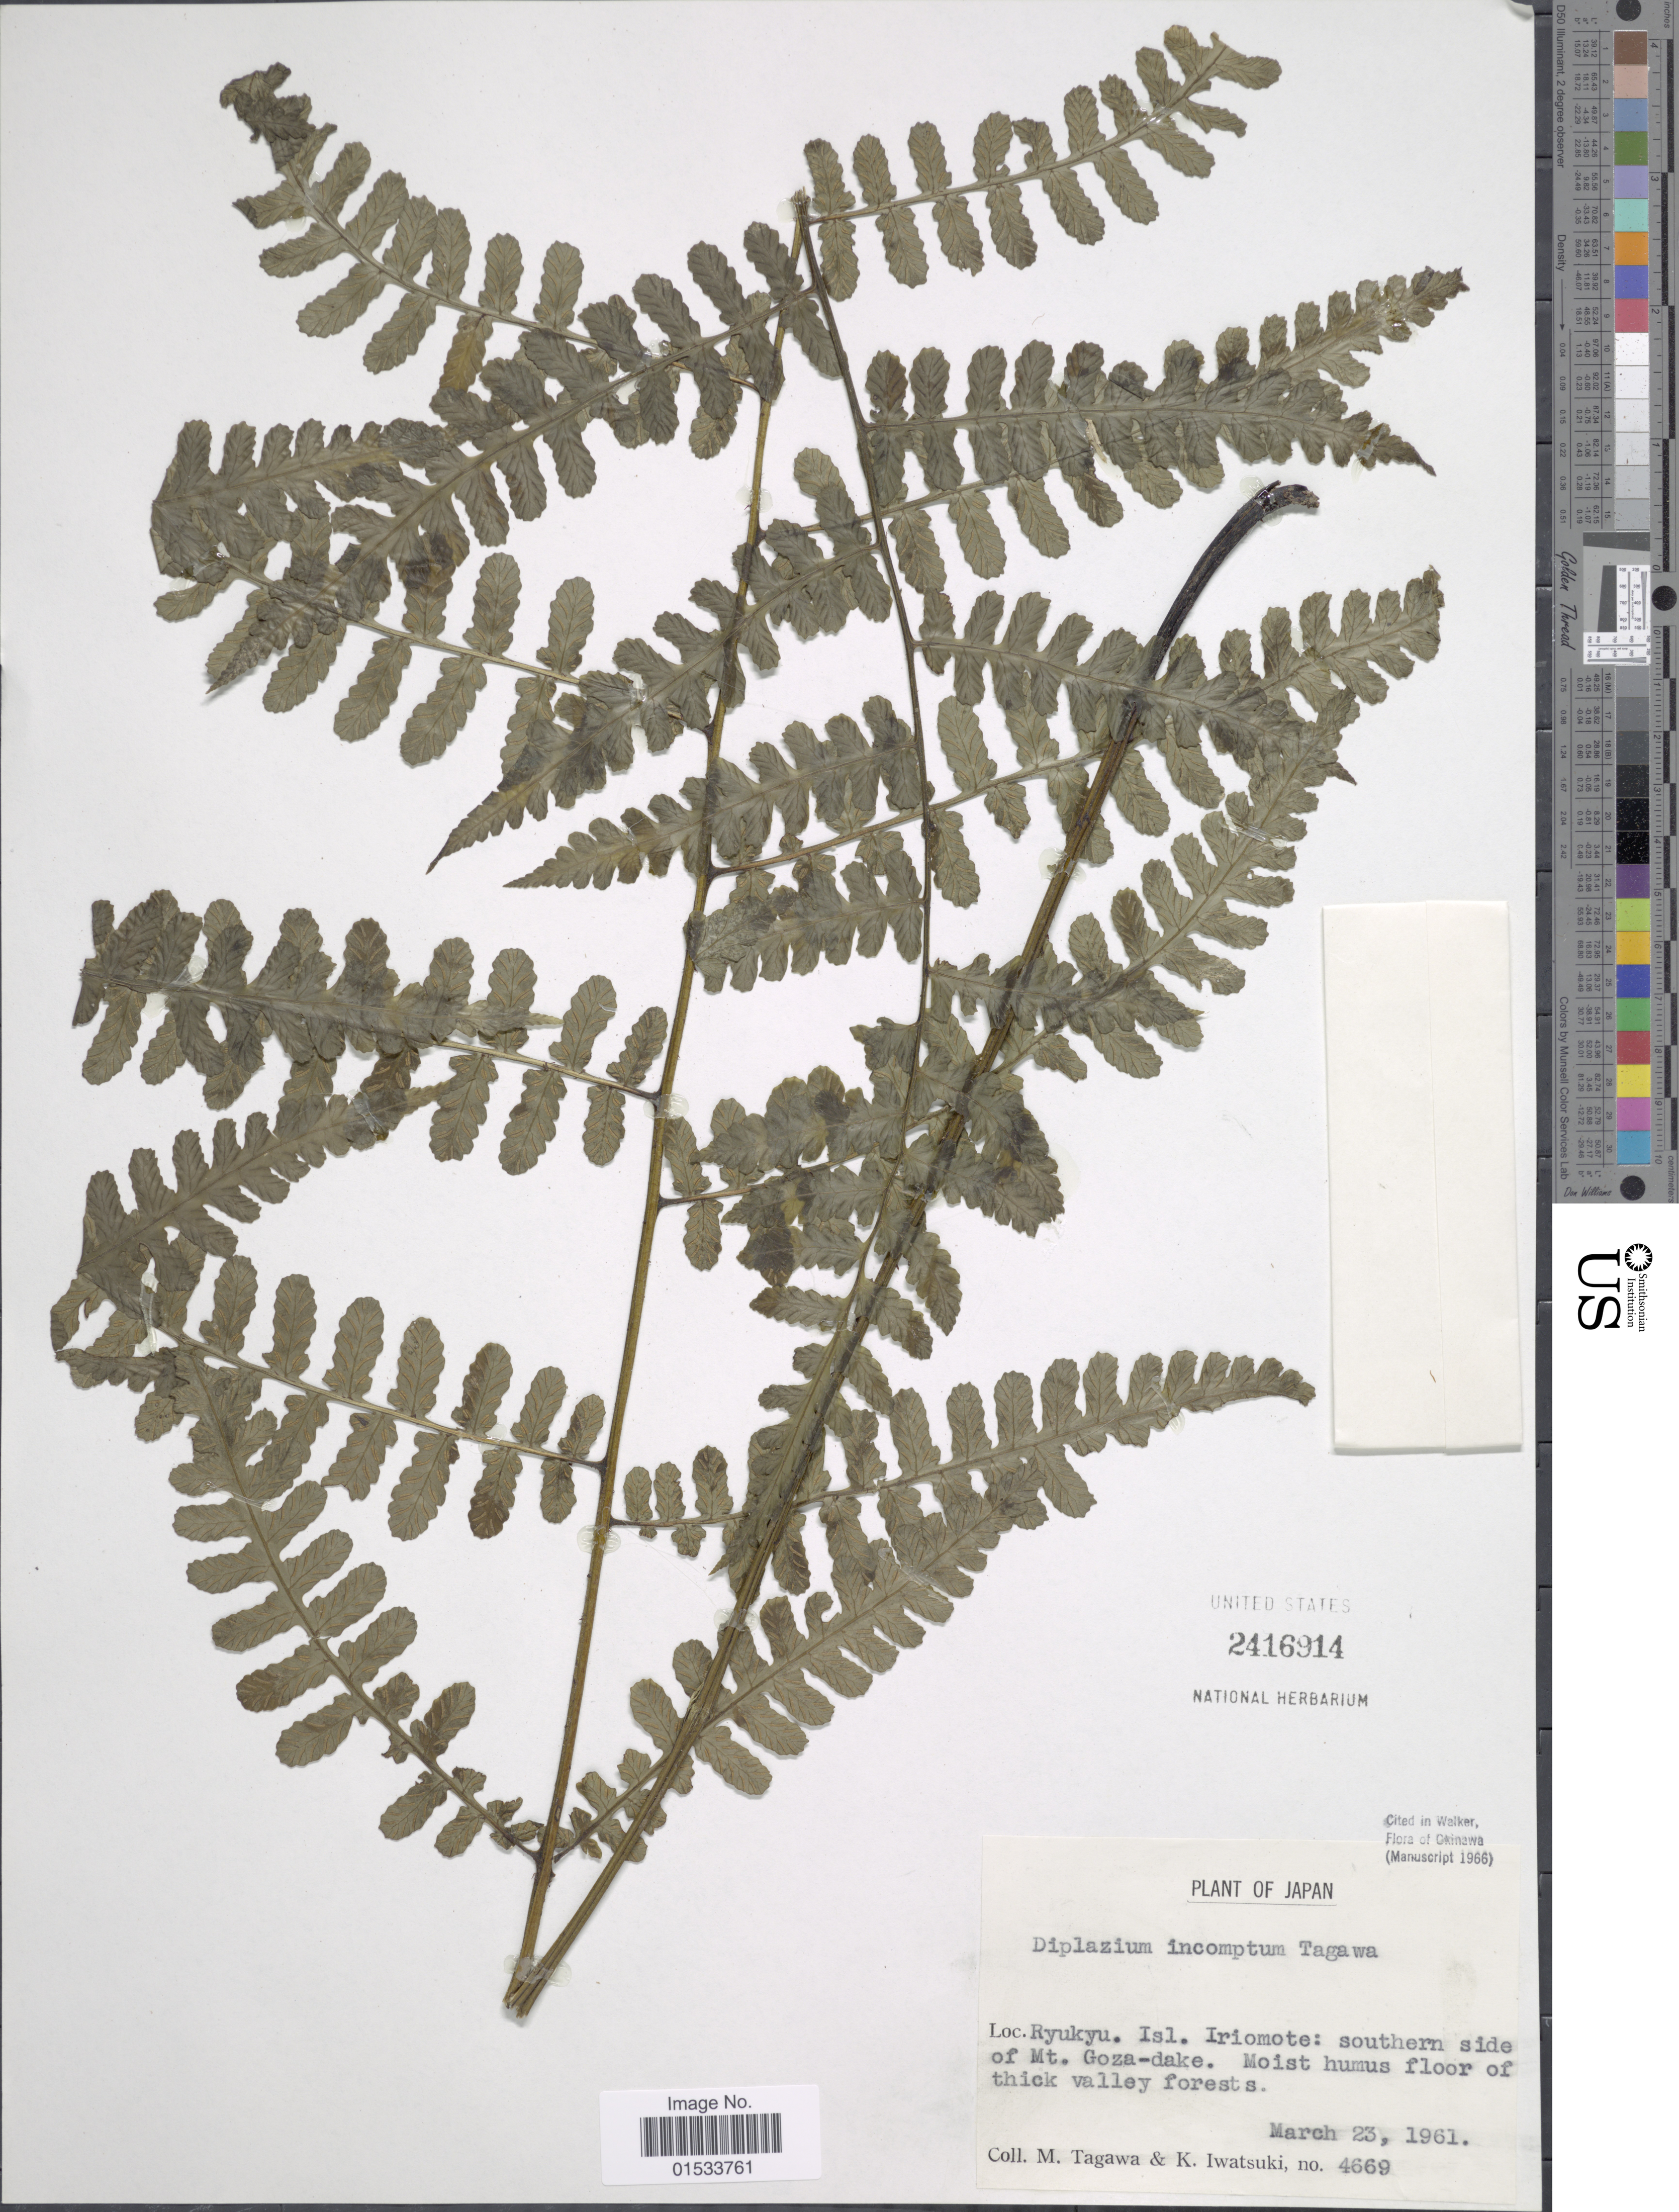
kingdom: Plantae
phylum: Tracheophyta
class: Polypodiopsida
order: Polypodiales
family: Athyriaceae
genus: Diplazium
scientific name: Diplazium incomptum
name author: Tagawa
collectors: M. Tagawa & K. Iwatsuki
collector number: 4669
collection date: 1961-03-23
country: Japan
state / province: Okinawa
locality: Ryukyu, Isl. Iriomote: southern side of Mt. Goza- dake.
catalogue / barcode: US 2416914